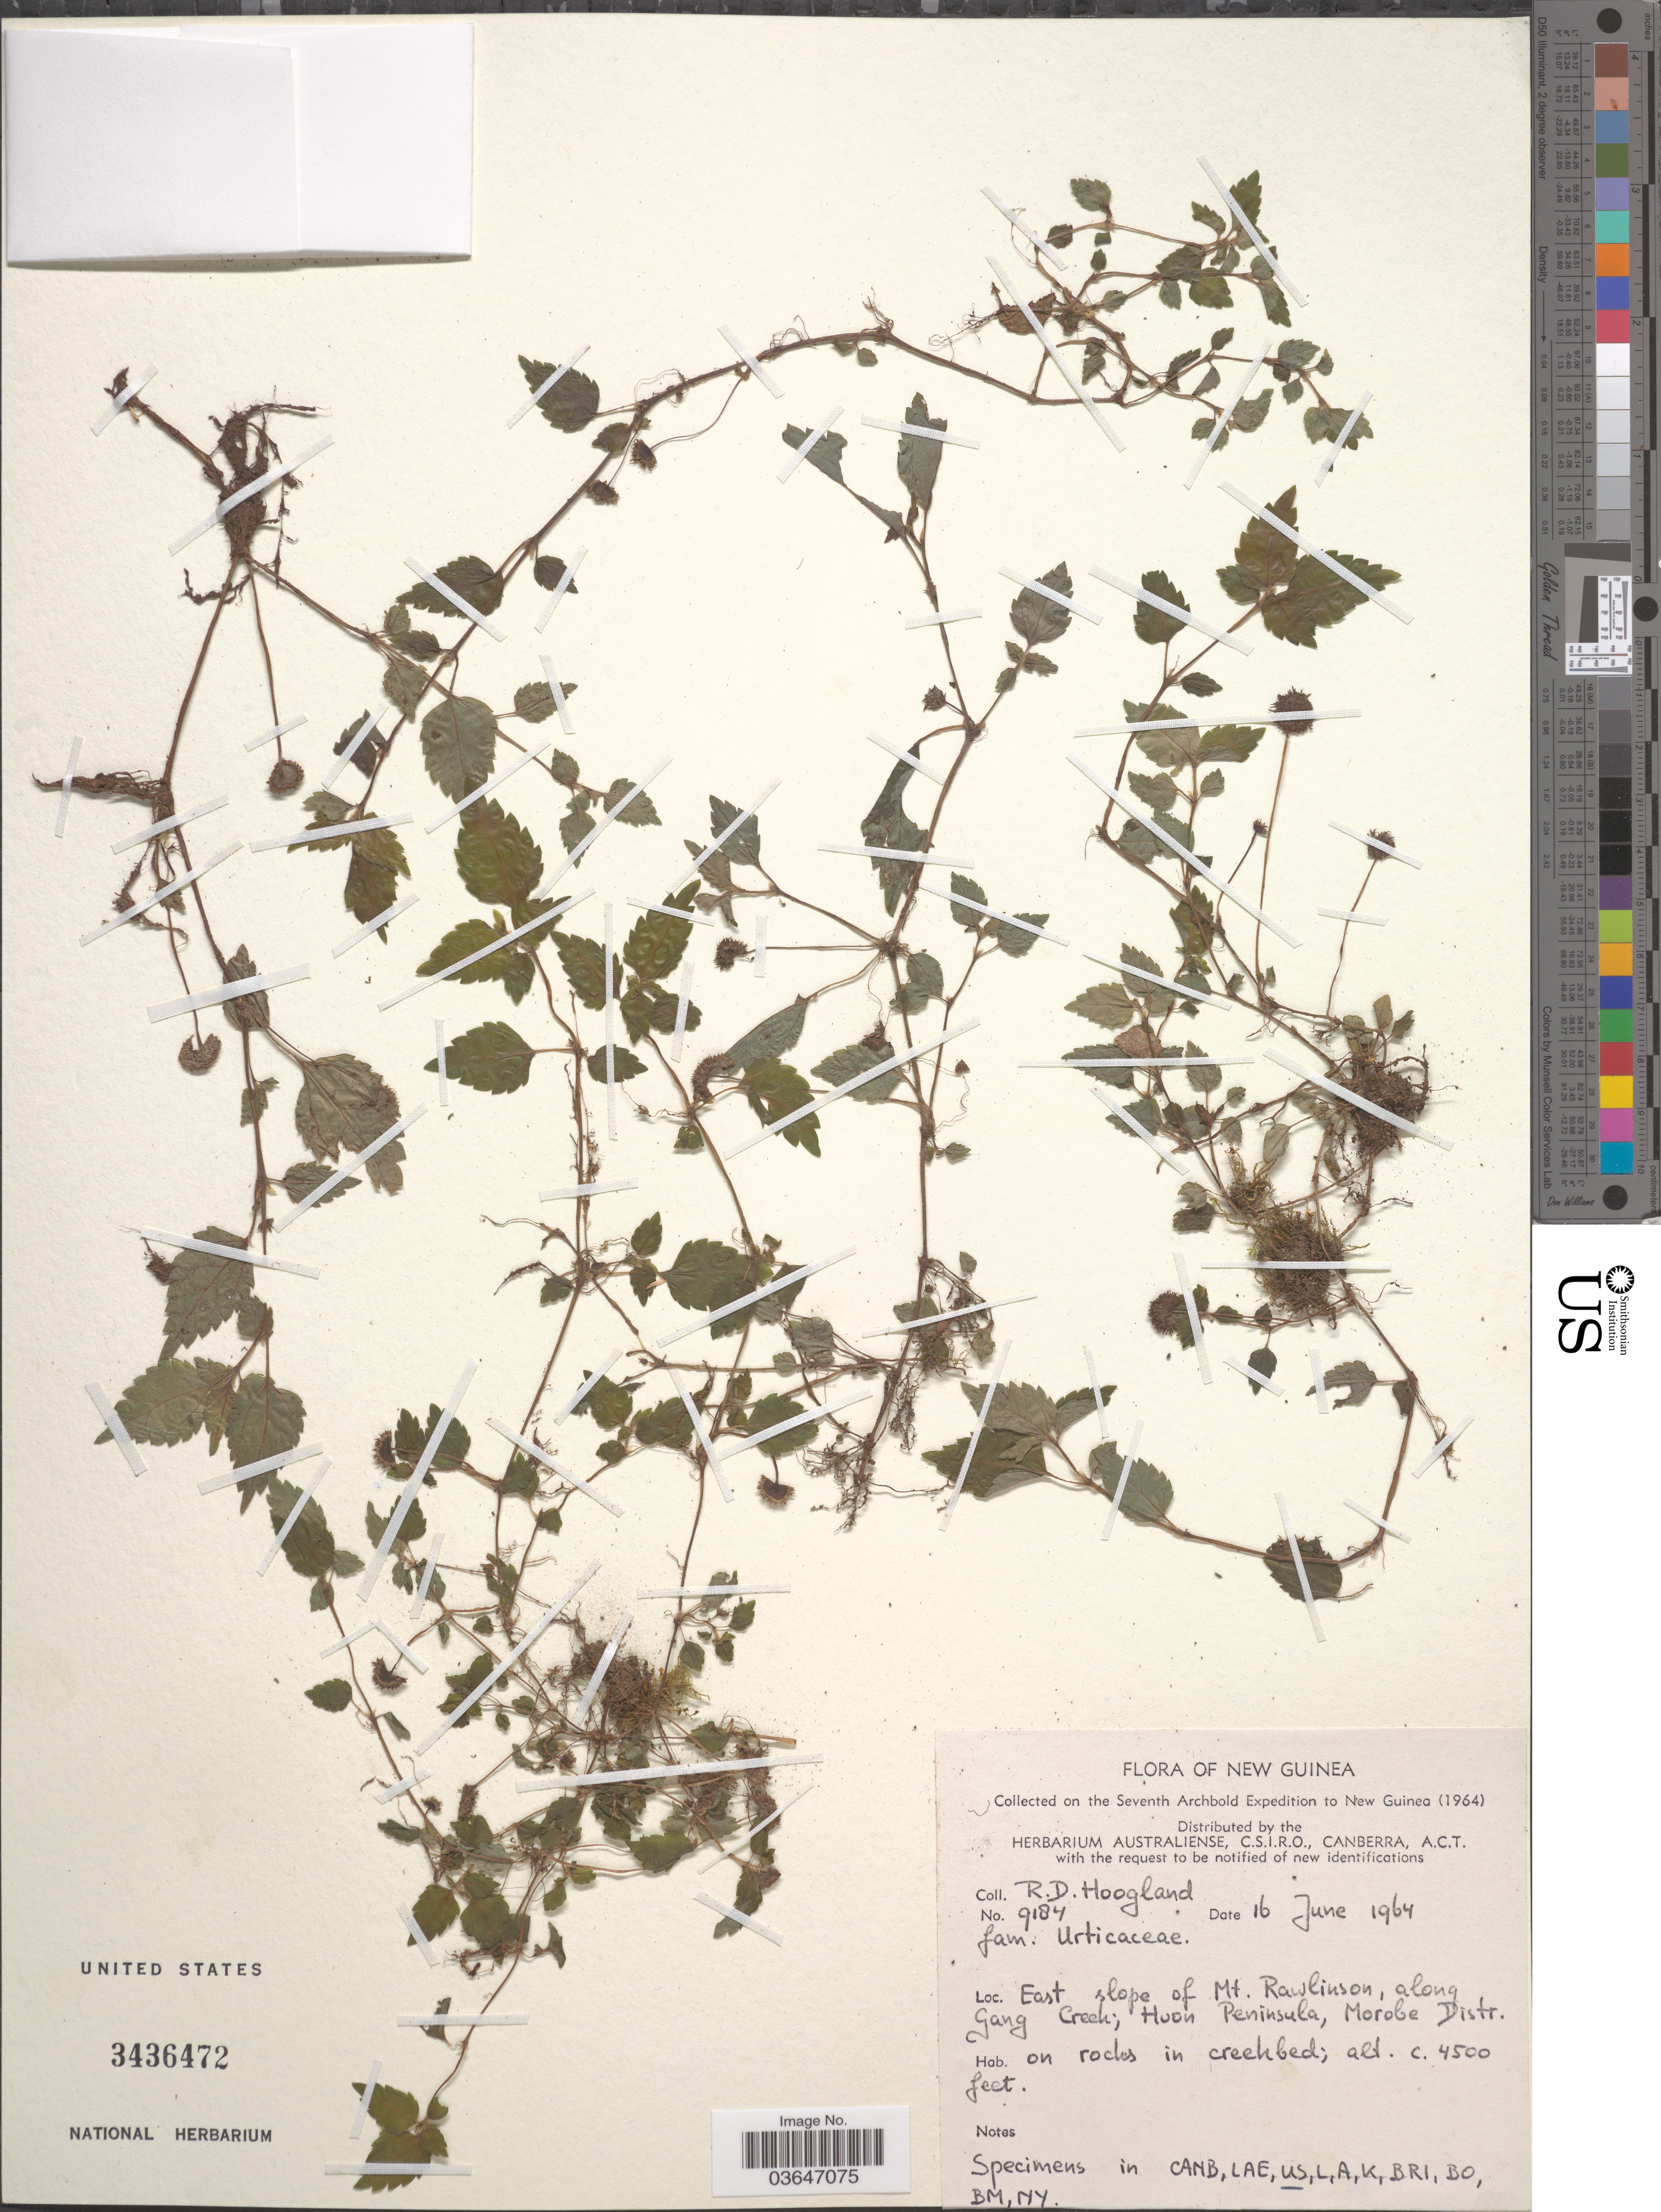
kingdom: Plantae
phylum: Tracheophyta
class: Magnoliopsida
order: Proteales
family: Proteaceae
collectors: R. D. Hoogland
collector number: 9184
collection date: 1964-06-16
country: Papua New Guinea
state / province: Morobe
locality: New Guinea. East slope of Mt. Rawlinson, along Gang Creek; Huon Peninsula, Morobe Distr.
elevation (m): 1372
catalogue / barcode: US 3436472